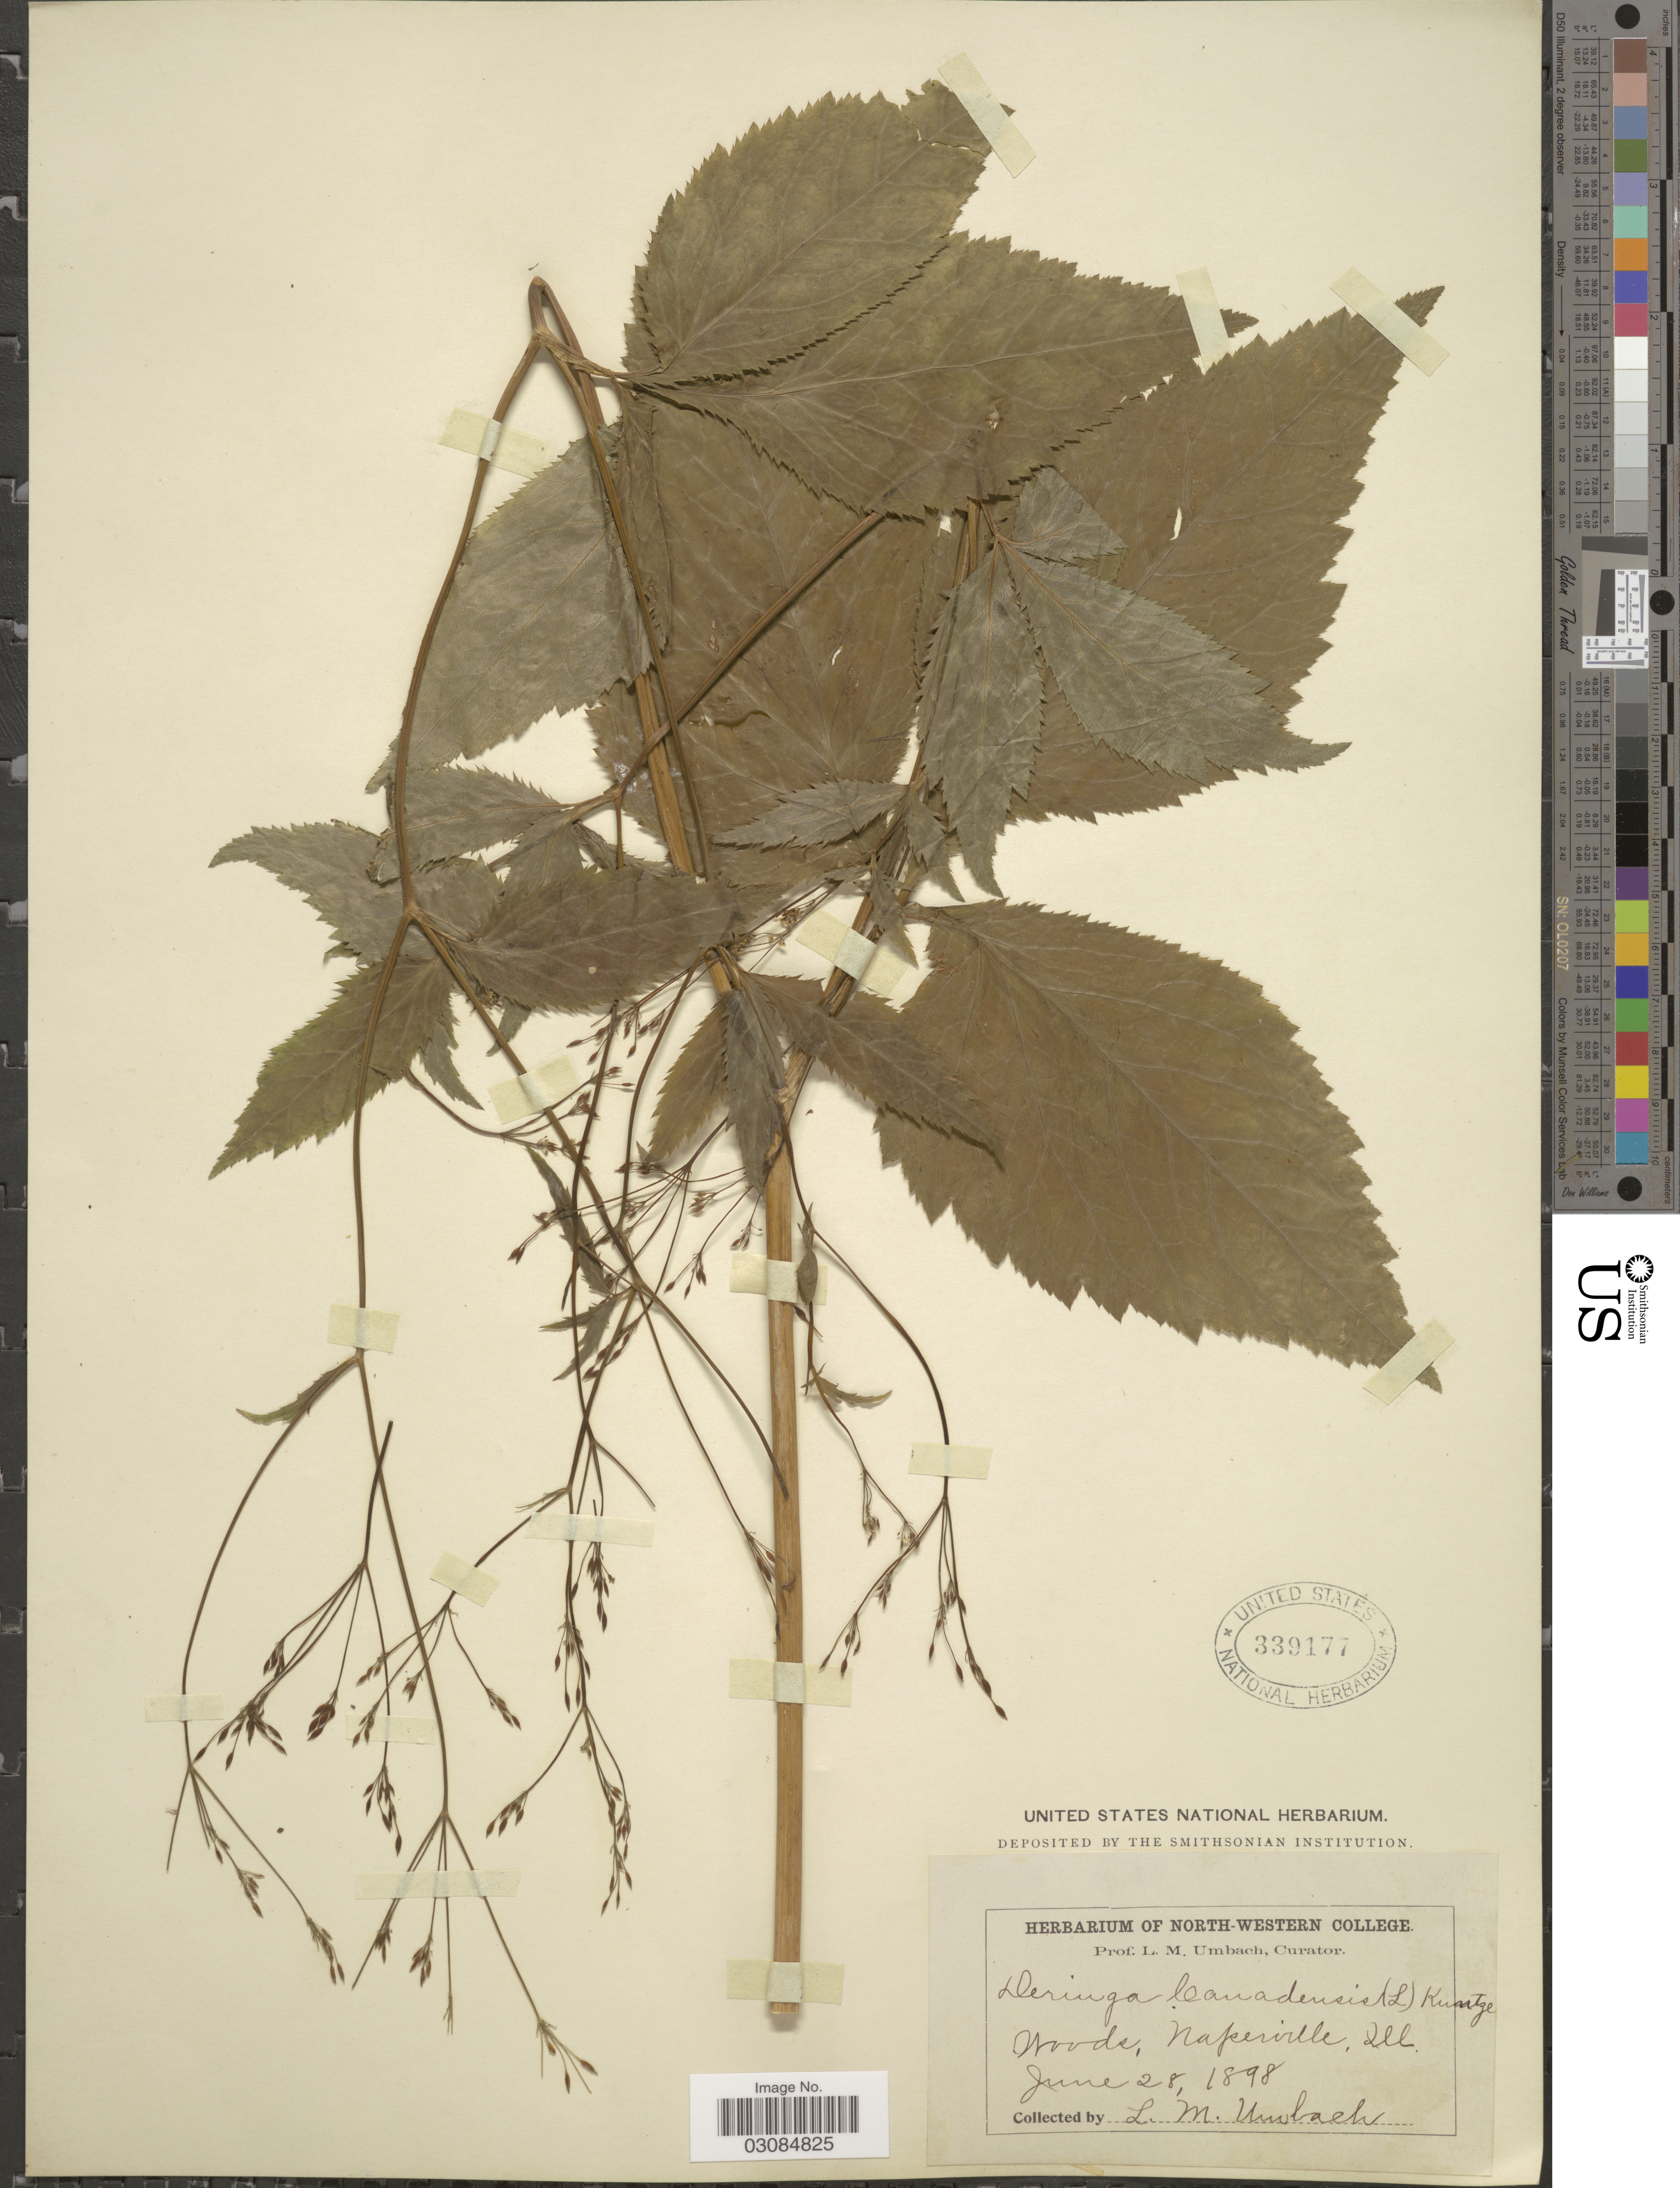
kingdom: Plantae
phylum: Tracheophyta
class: Magnoliopsida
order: Apiales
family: Apiaceae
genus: Cryptotaenia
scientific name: Cryptotaenia canadensis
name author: (L.) DC.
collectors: L. M. Umbach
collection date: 1898-06-28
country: United States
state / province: Illinois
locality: Woods, Naperville.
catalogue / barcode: US 339177